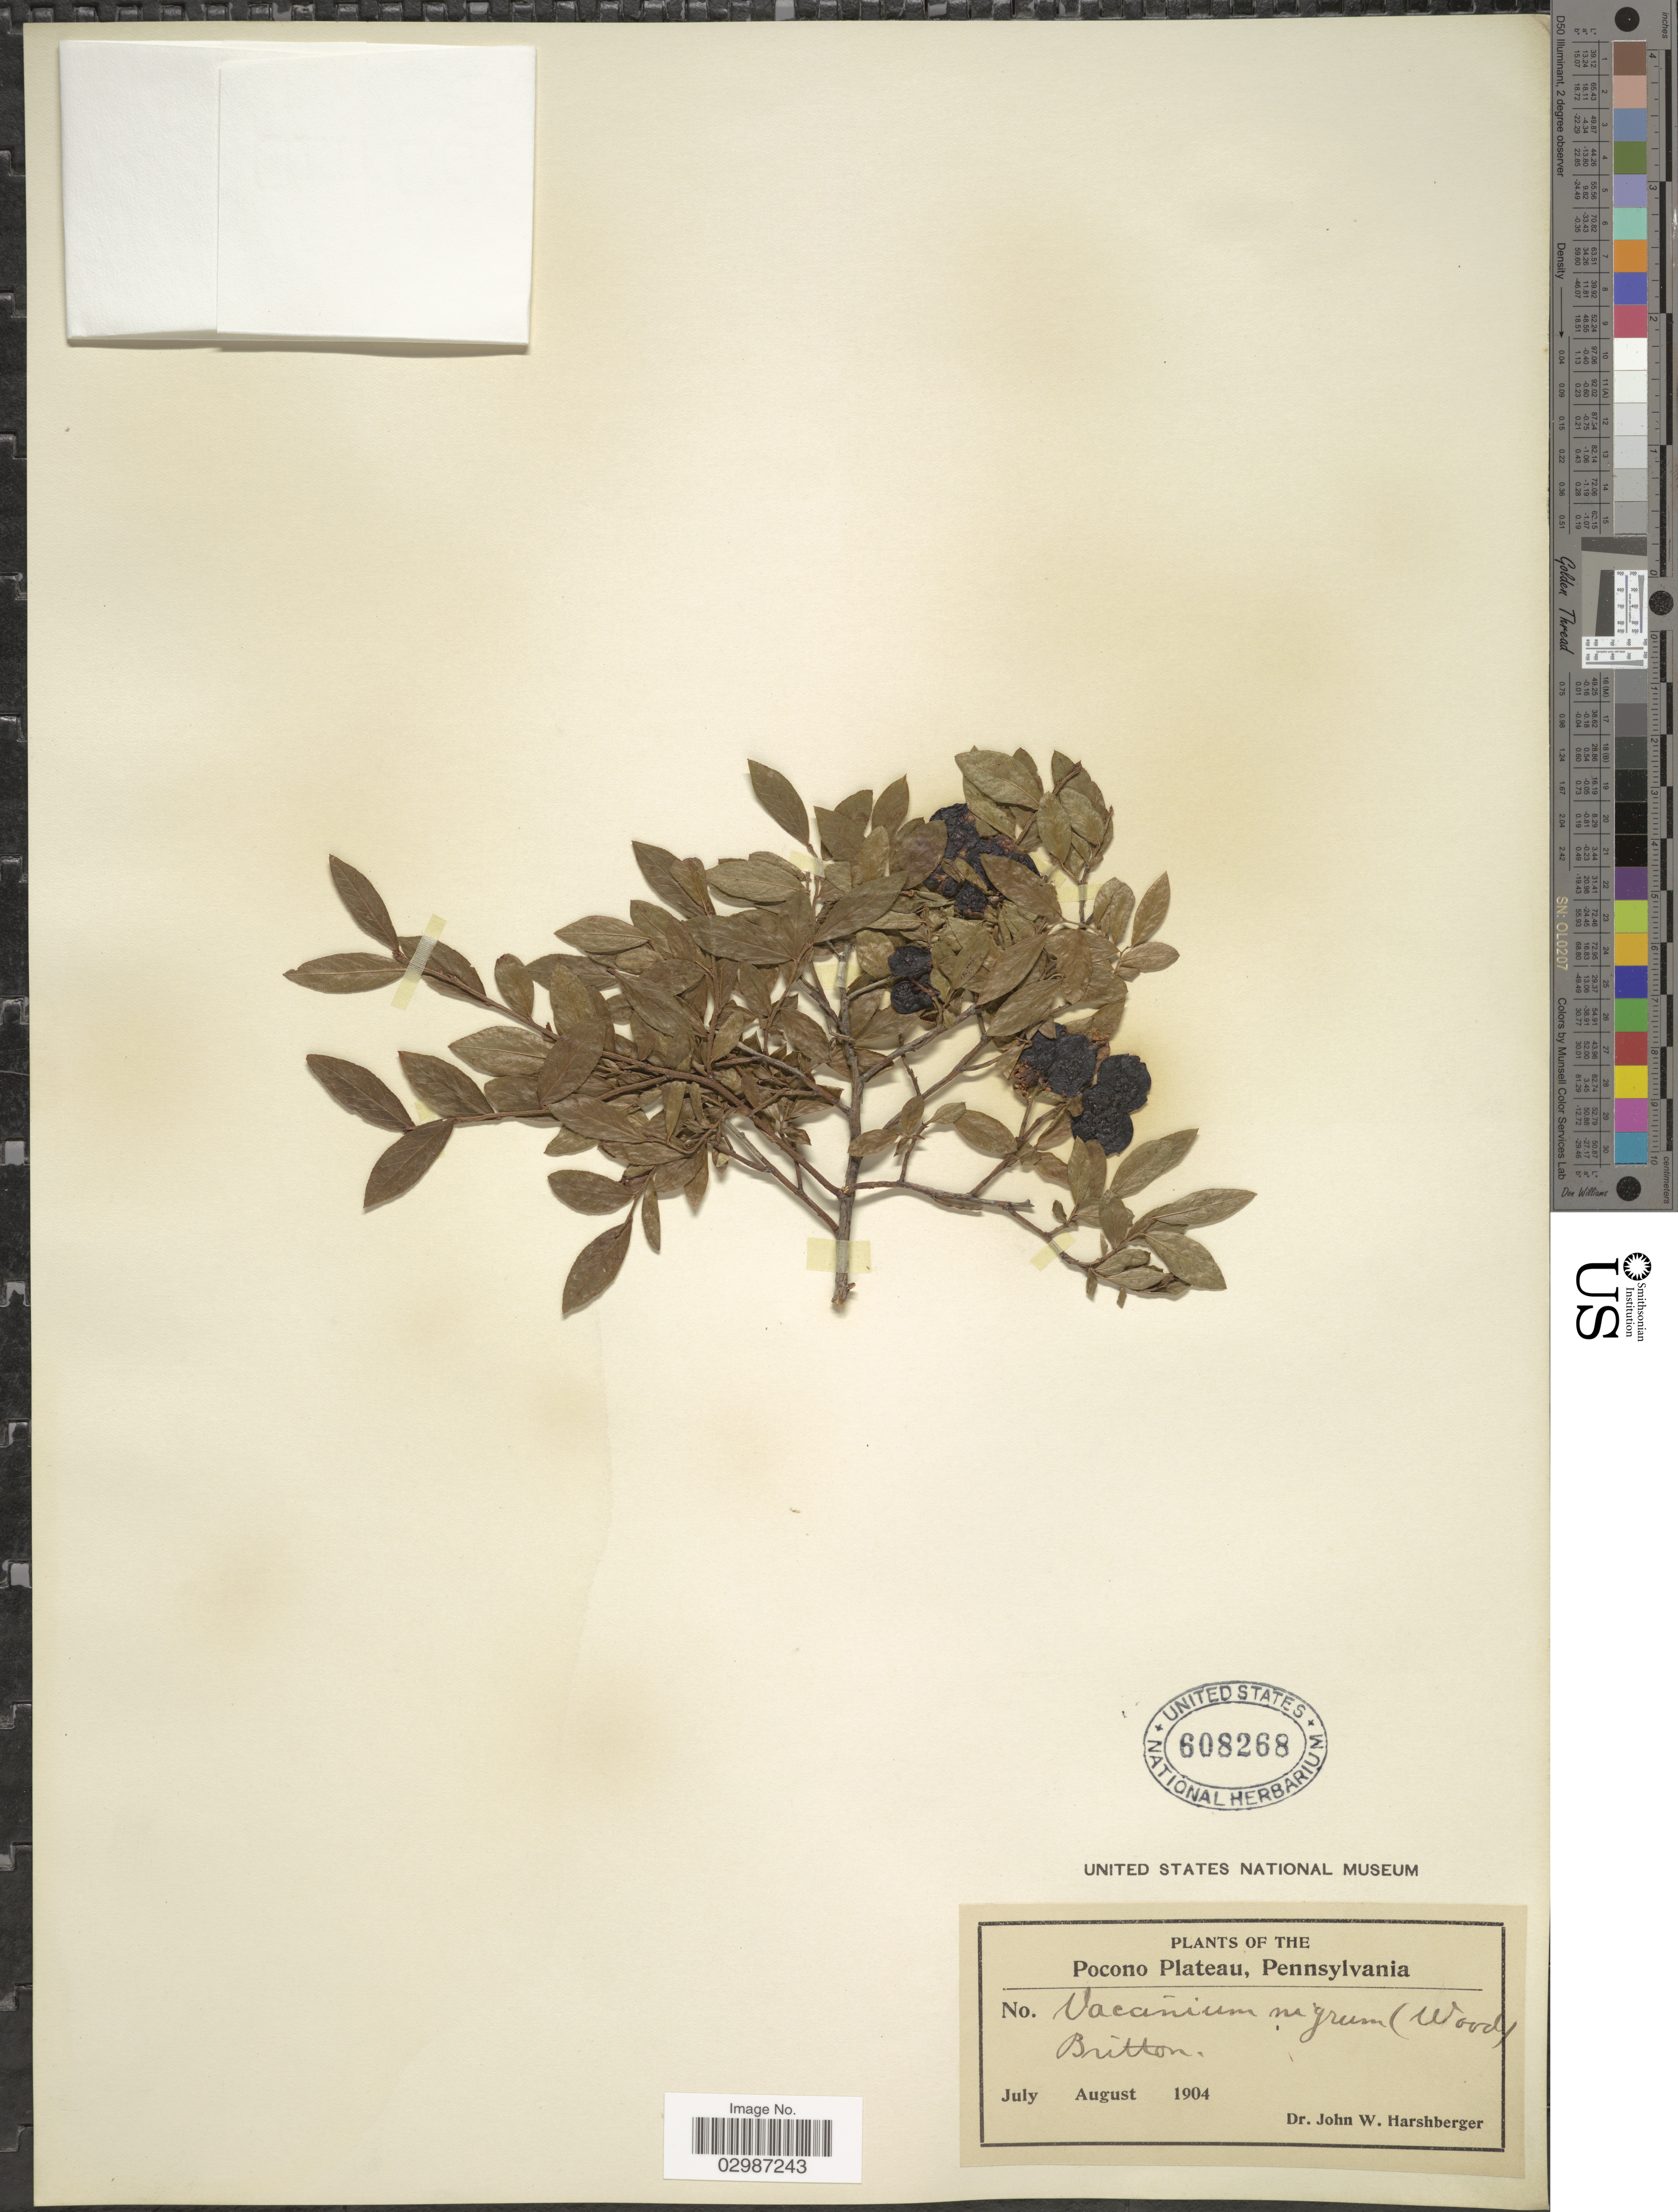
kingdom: Plantae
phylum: Tracheophyta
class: Magnoliopsida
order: Ericales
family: Ericaceae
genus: Vaccinium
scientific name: Vaccinium angustifolium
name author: Aiton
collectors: J. W. Harshberger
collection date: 1904-07/1904-08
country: United States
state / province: Pennsylvania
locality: Pocono Plateau, Britton.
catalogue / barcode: US 608268